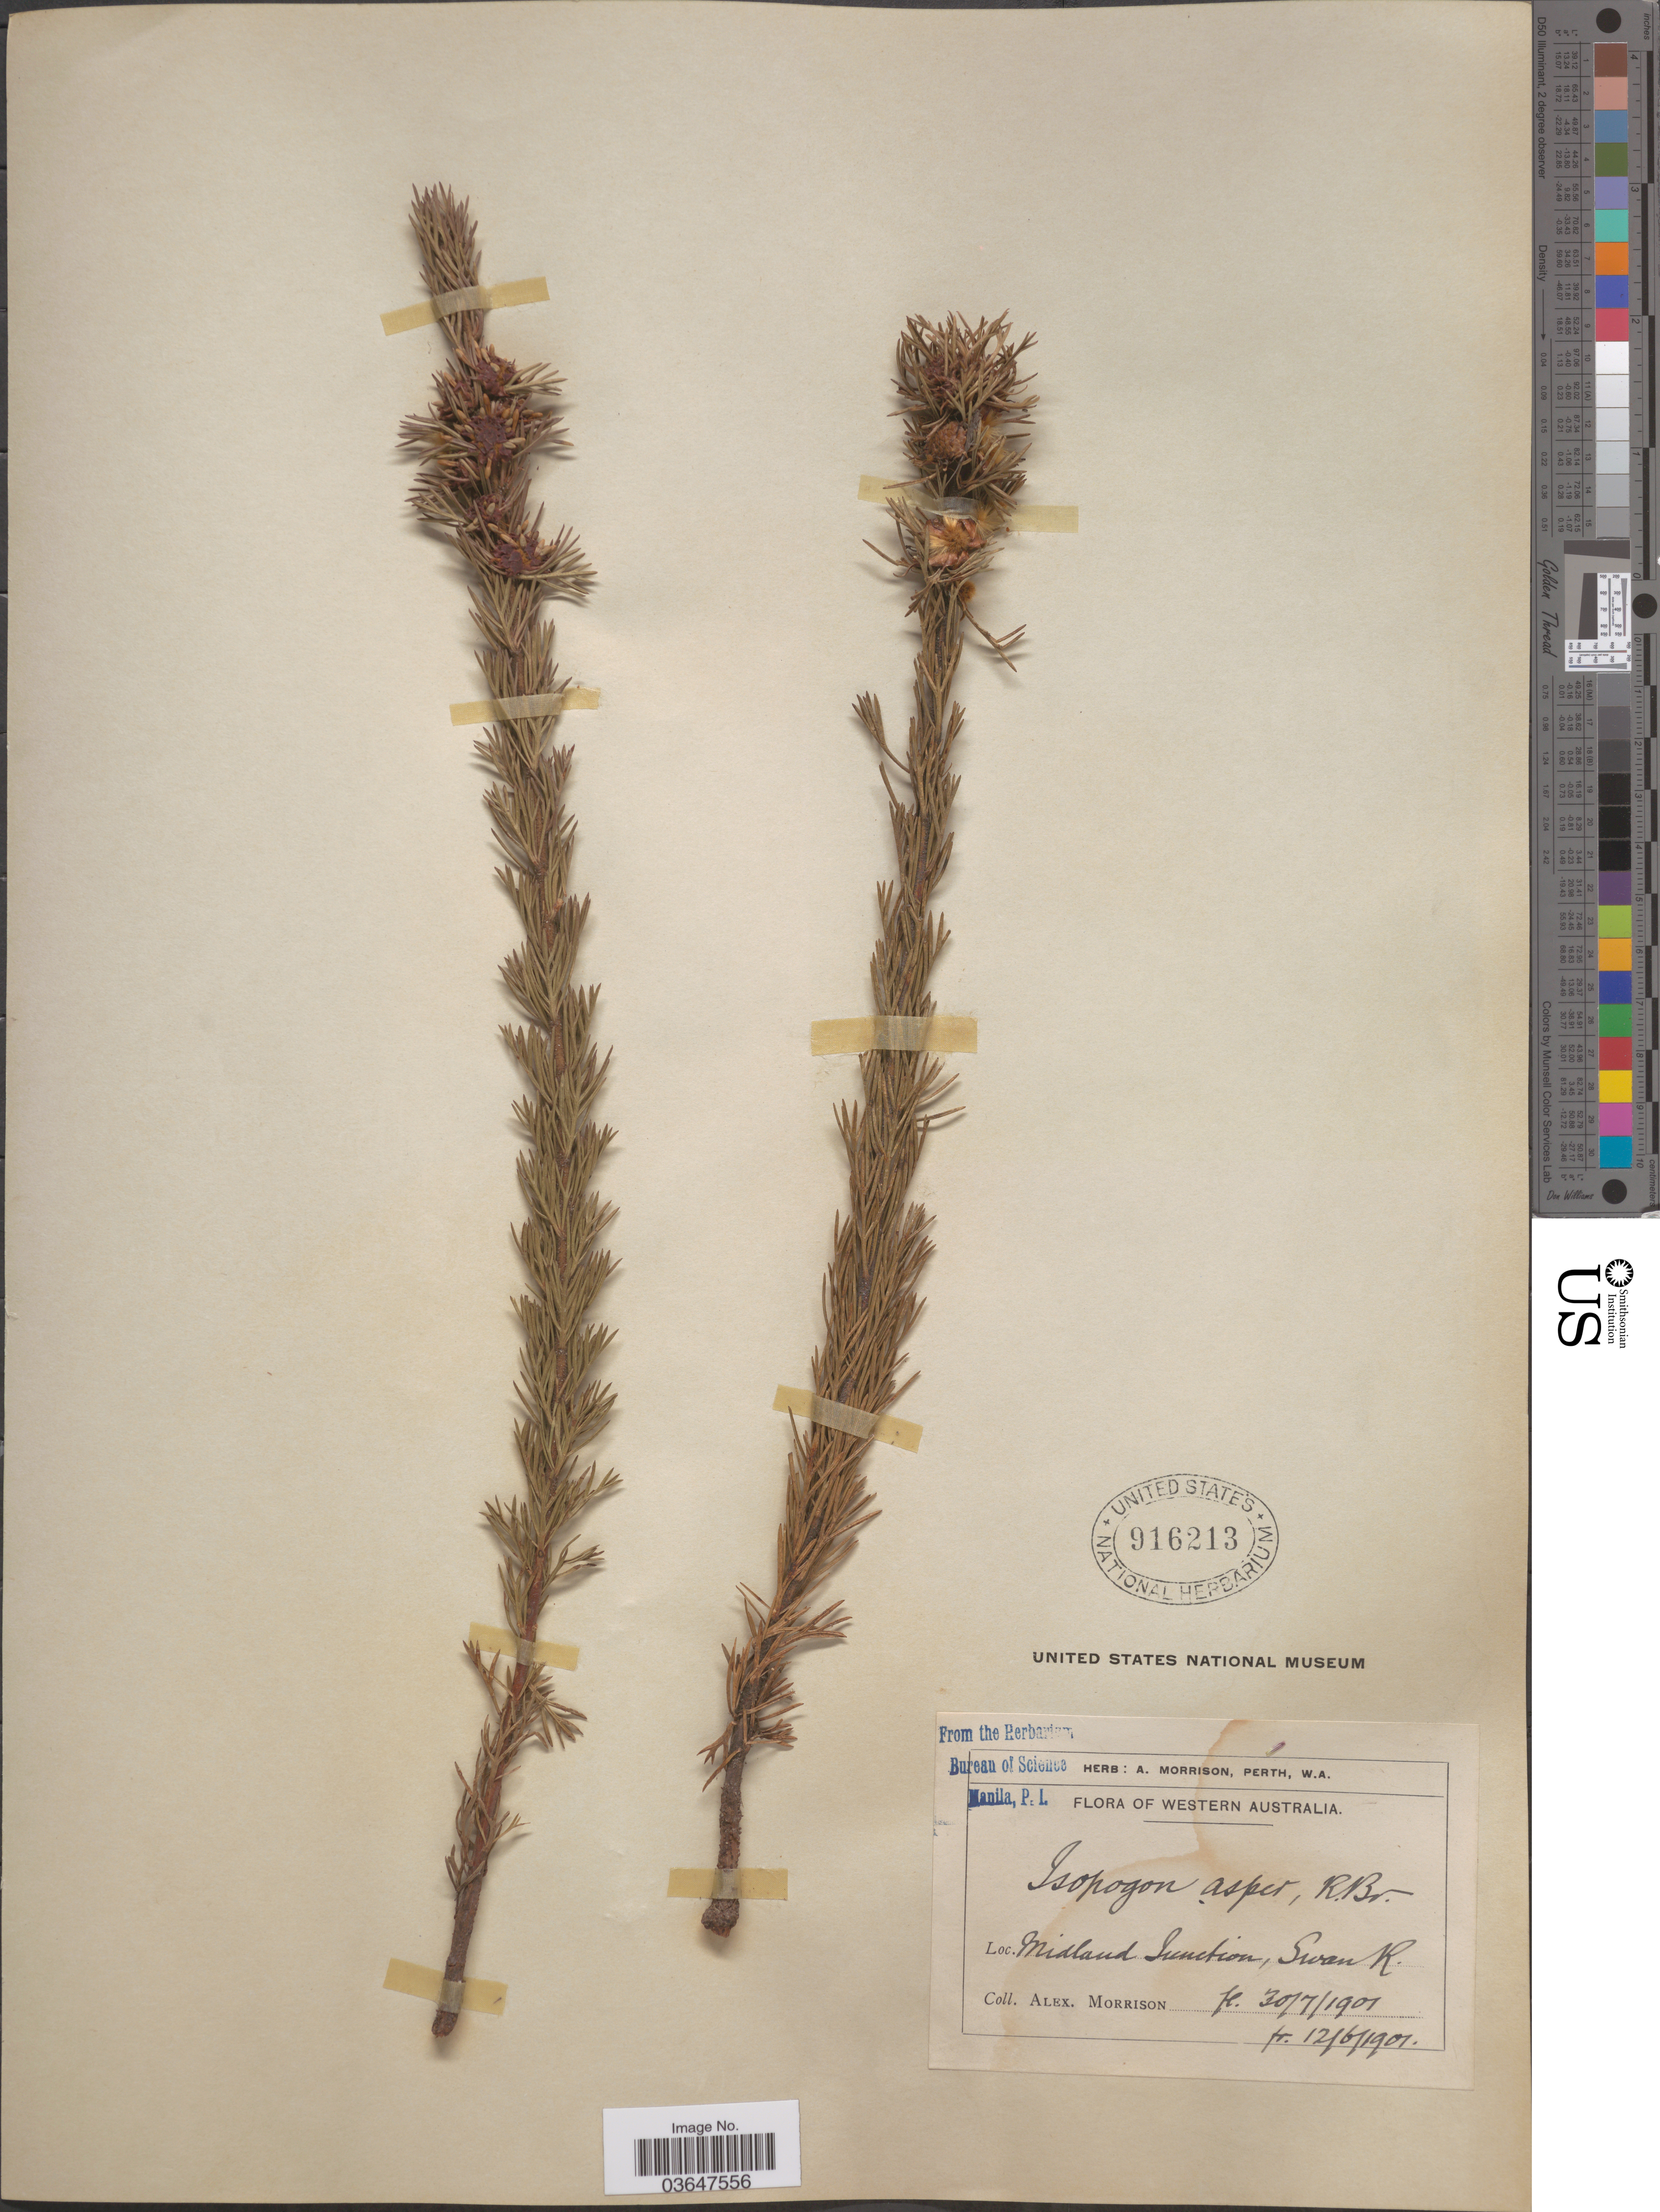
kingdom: Plantae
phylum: Tracheophyta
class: Magnoliopsida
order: Proteales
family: Proteaceae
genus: Isopogon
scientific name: Isopogon asper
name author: R. Br.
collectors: A. Morrison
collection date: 1901-06-12/1901-07-30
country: Australia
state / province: Western Australia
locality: Midland Junction, Swan R.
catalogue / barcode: US 916213